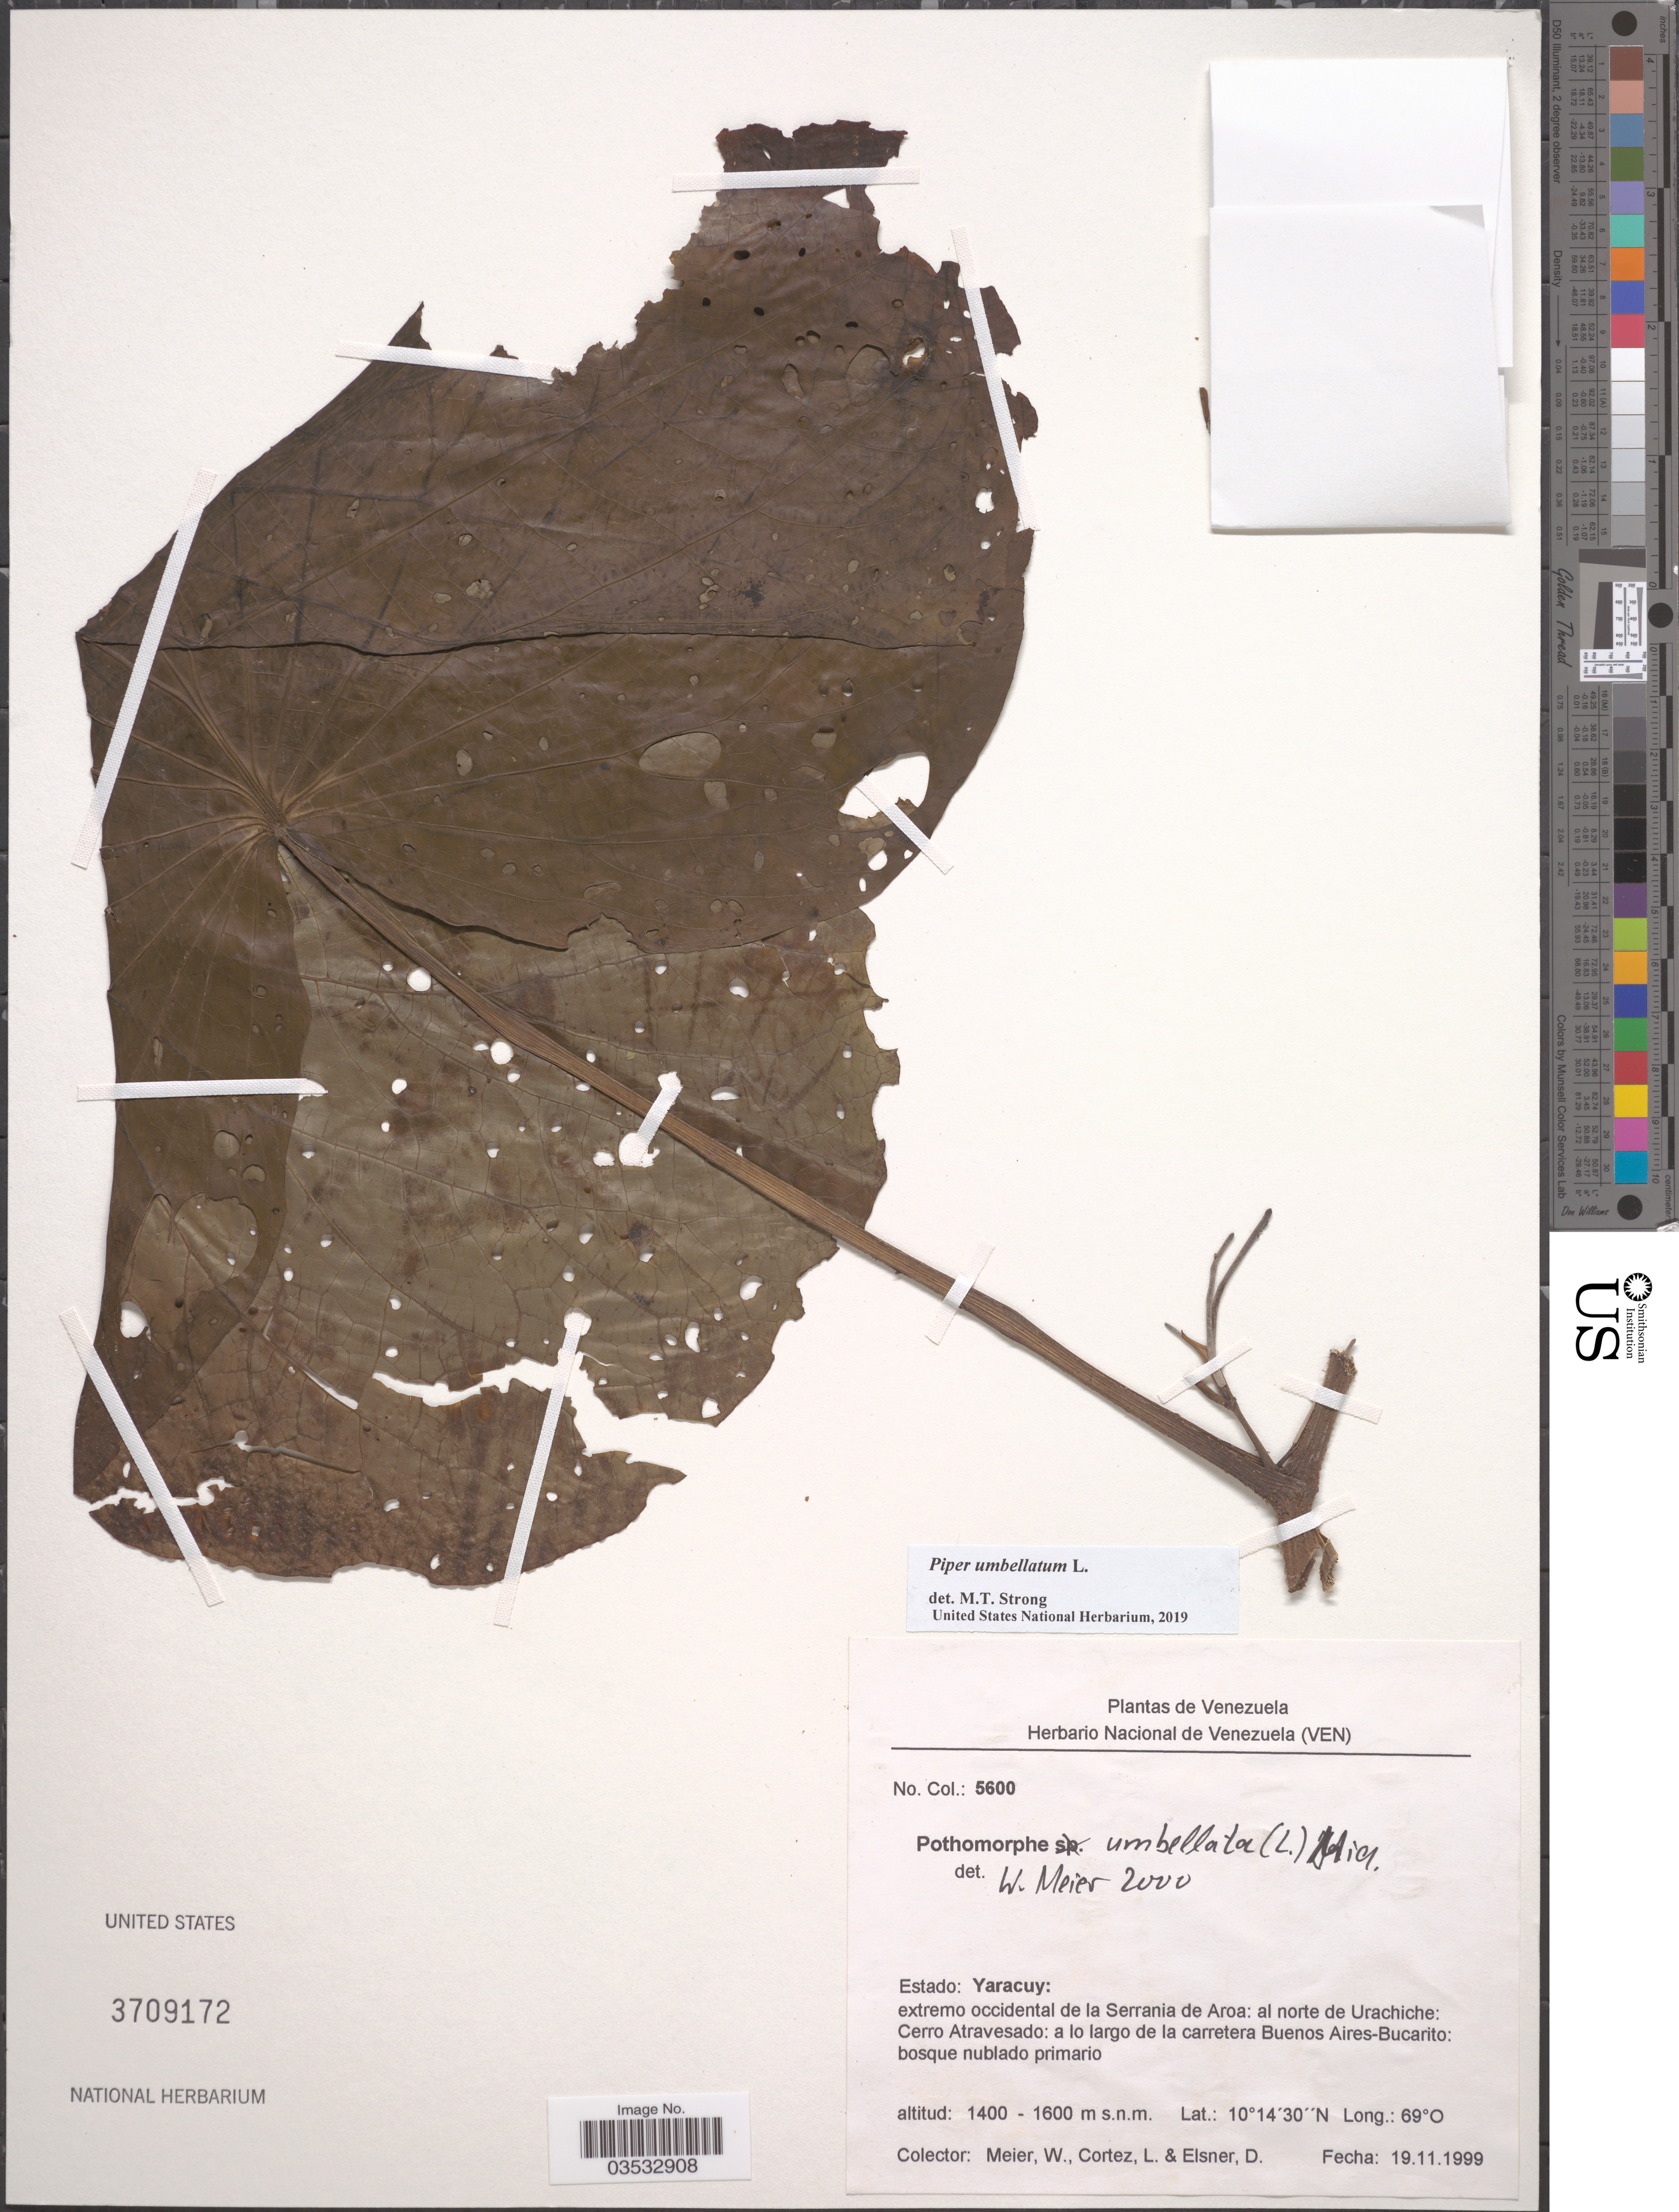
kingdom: Plantae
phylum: Tracheophyta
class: Magnoliopsida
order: Piperales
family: Piperaceae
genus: Piper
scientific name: Piper umbellatum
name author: L.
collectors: W. Meier, L. Cortéz & D. Elsner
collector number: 5600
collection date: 1999-11-19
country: Venezuela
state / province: Yaracuy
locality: Extremo occidental de la Serrania de Aroa: al norte de Urachiche: Cerro Atravesado: a lo largo de la carretera Buenos Aires-Bucarito: bosque nublado primario.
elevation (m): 1400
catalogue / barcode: US 3709172